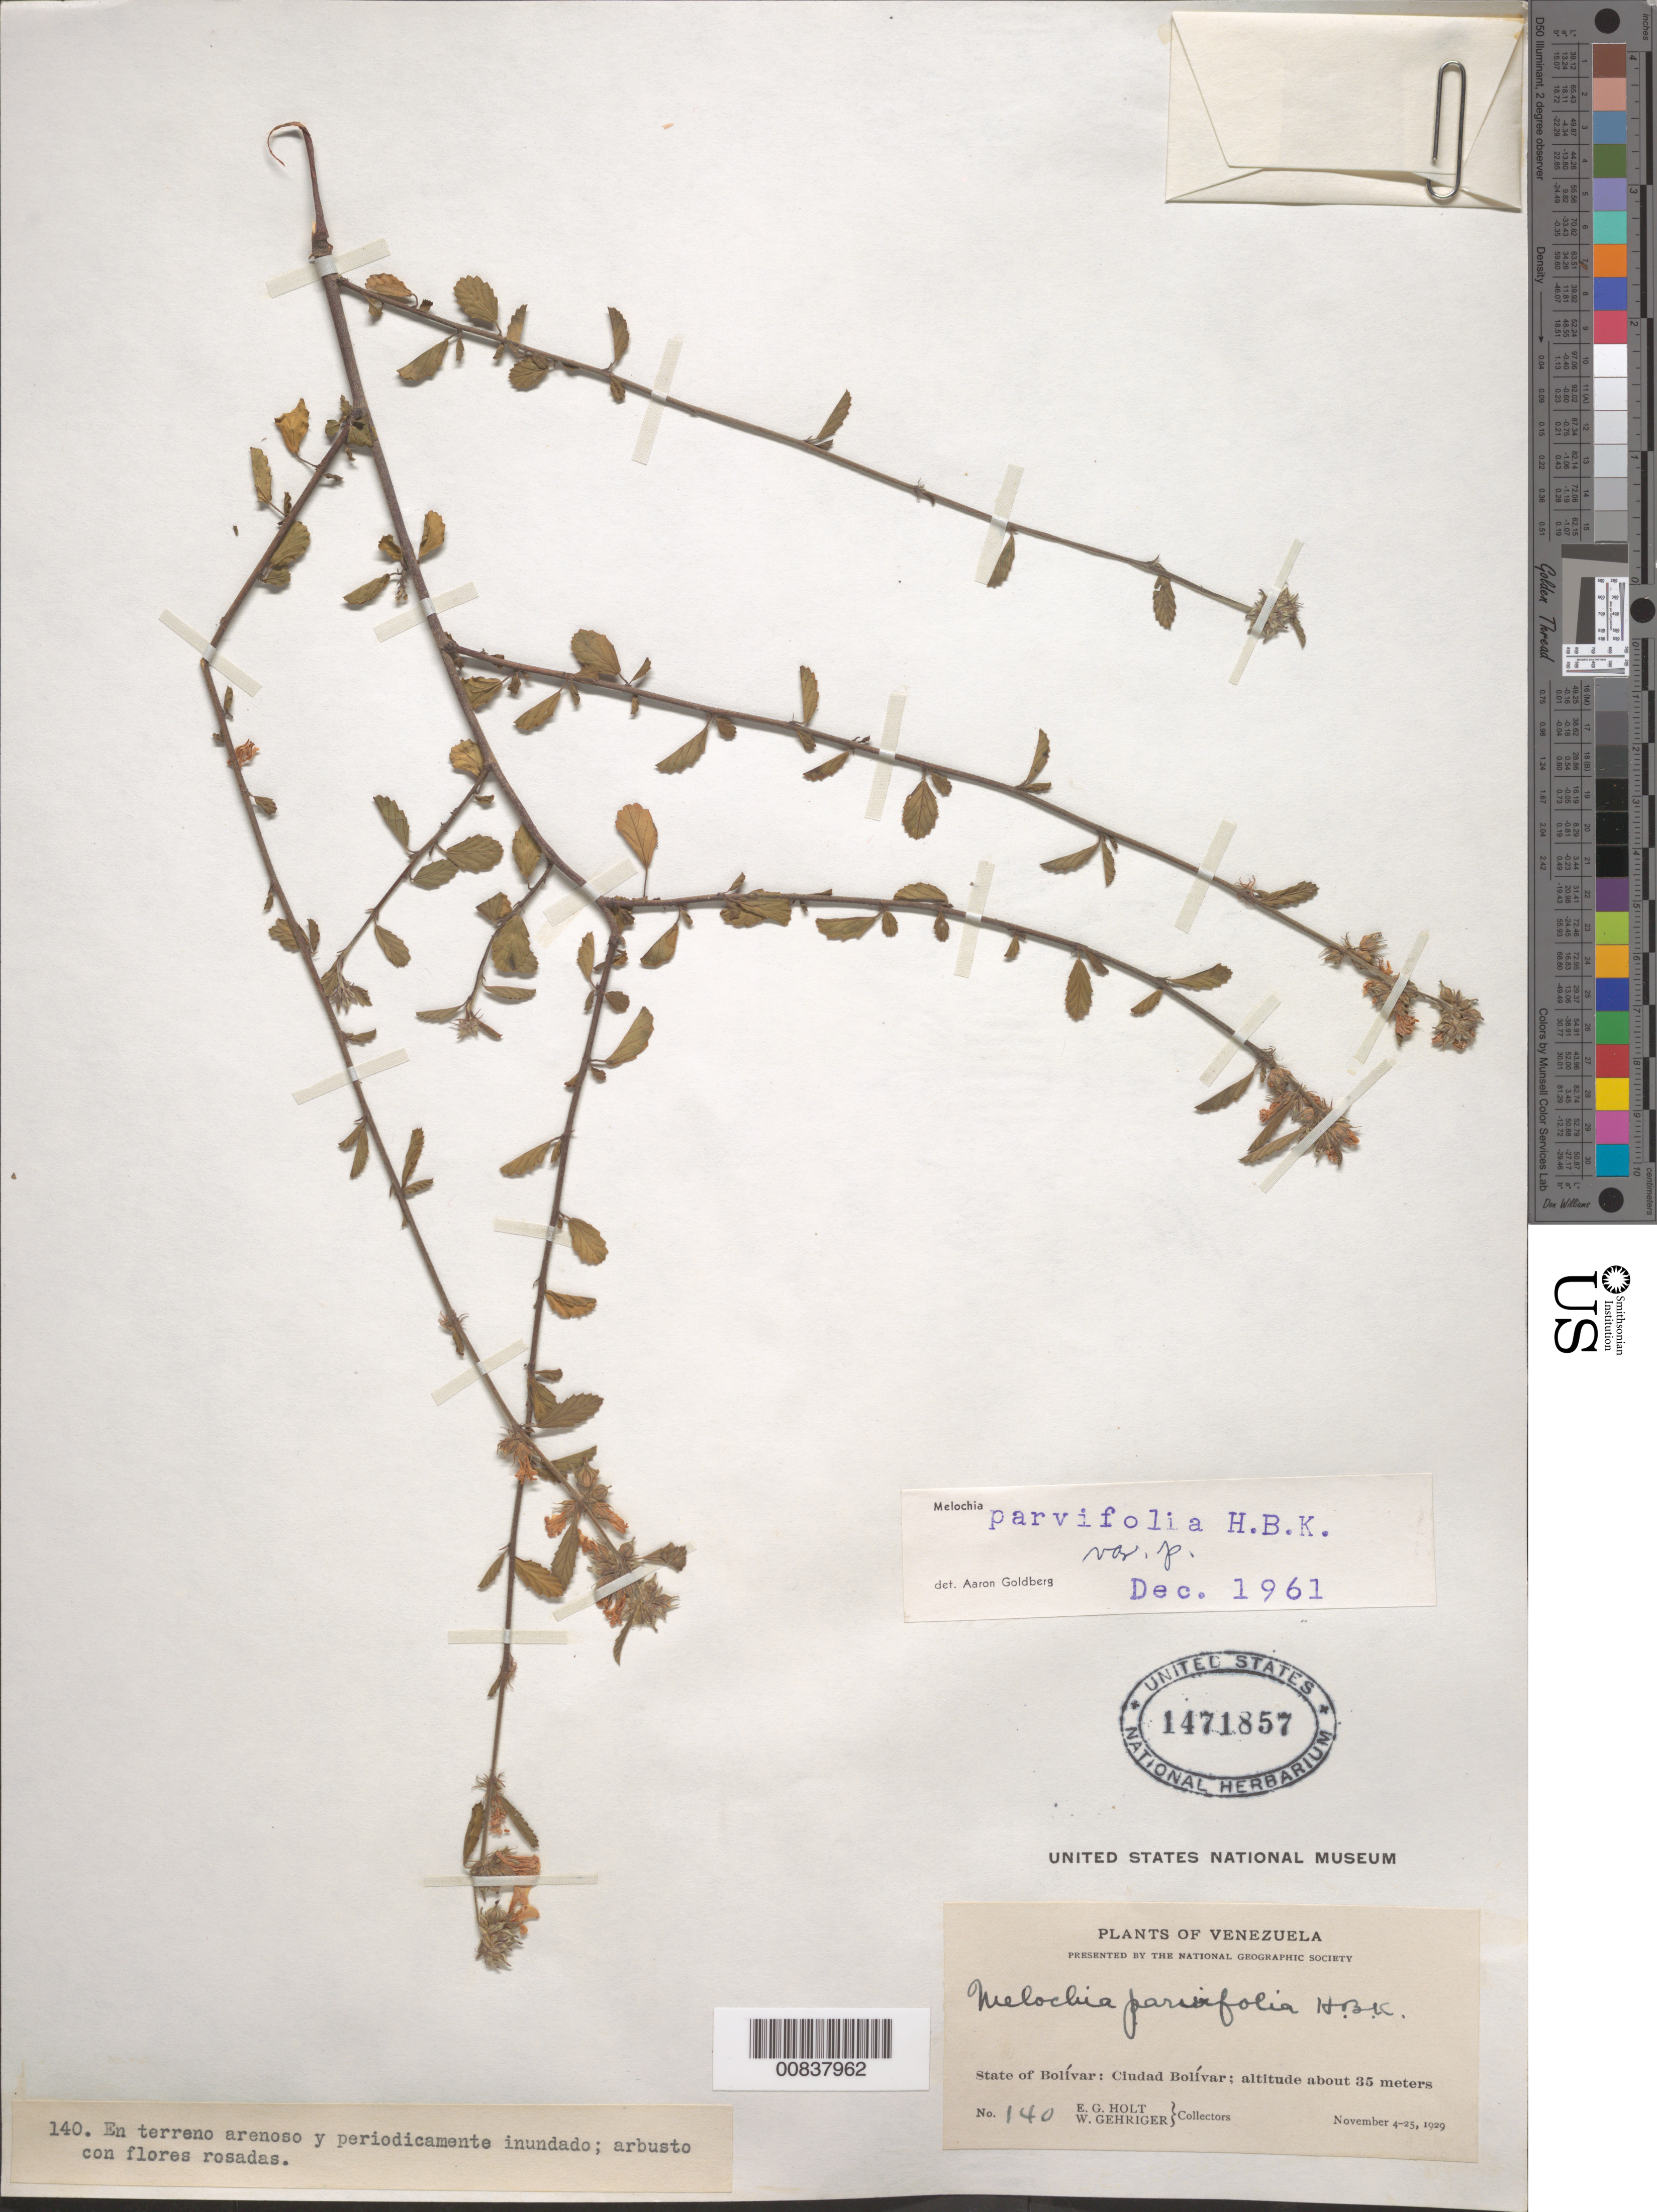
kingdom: Plantae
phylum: Tracheophyta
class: Magnoliopsida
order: Malvales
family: Malvaceae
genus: Melochia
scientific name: Melochia parvifolia var. parvifolia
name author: Kunth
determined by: Goldberg, Aaron, (US), NMNH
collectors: E. Holt & W. Gehriger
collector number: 140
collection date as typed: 4-Nov-29 to 25-Nov-29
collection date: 1929-11-04/1929-11-25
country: Venezuela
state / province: Bolívar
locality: Ciudad Bolívar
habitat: Sandy area and periodically flooded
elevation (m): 35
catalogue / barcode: US 1471857